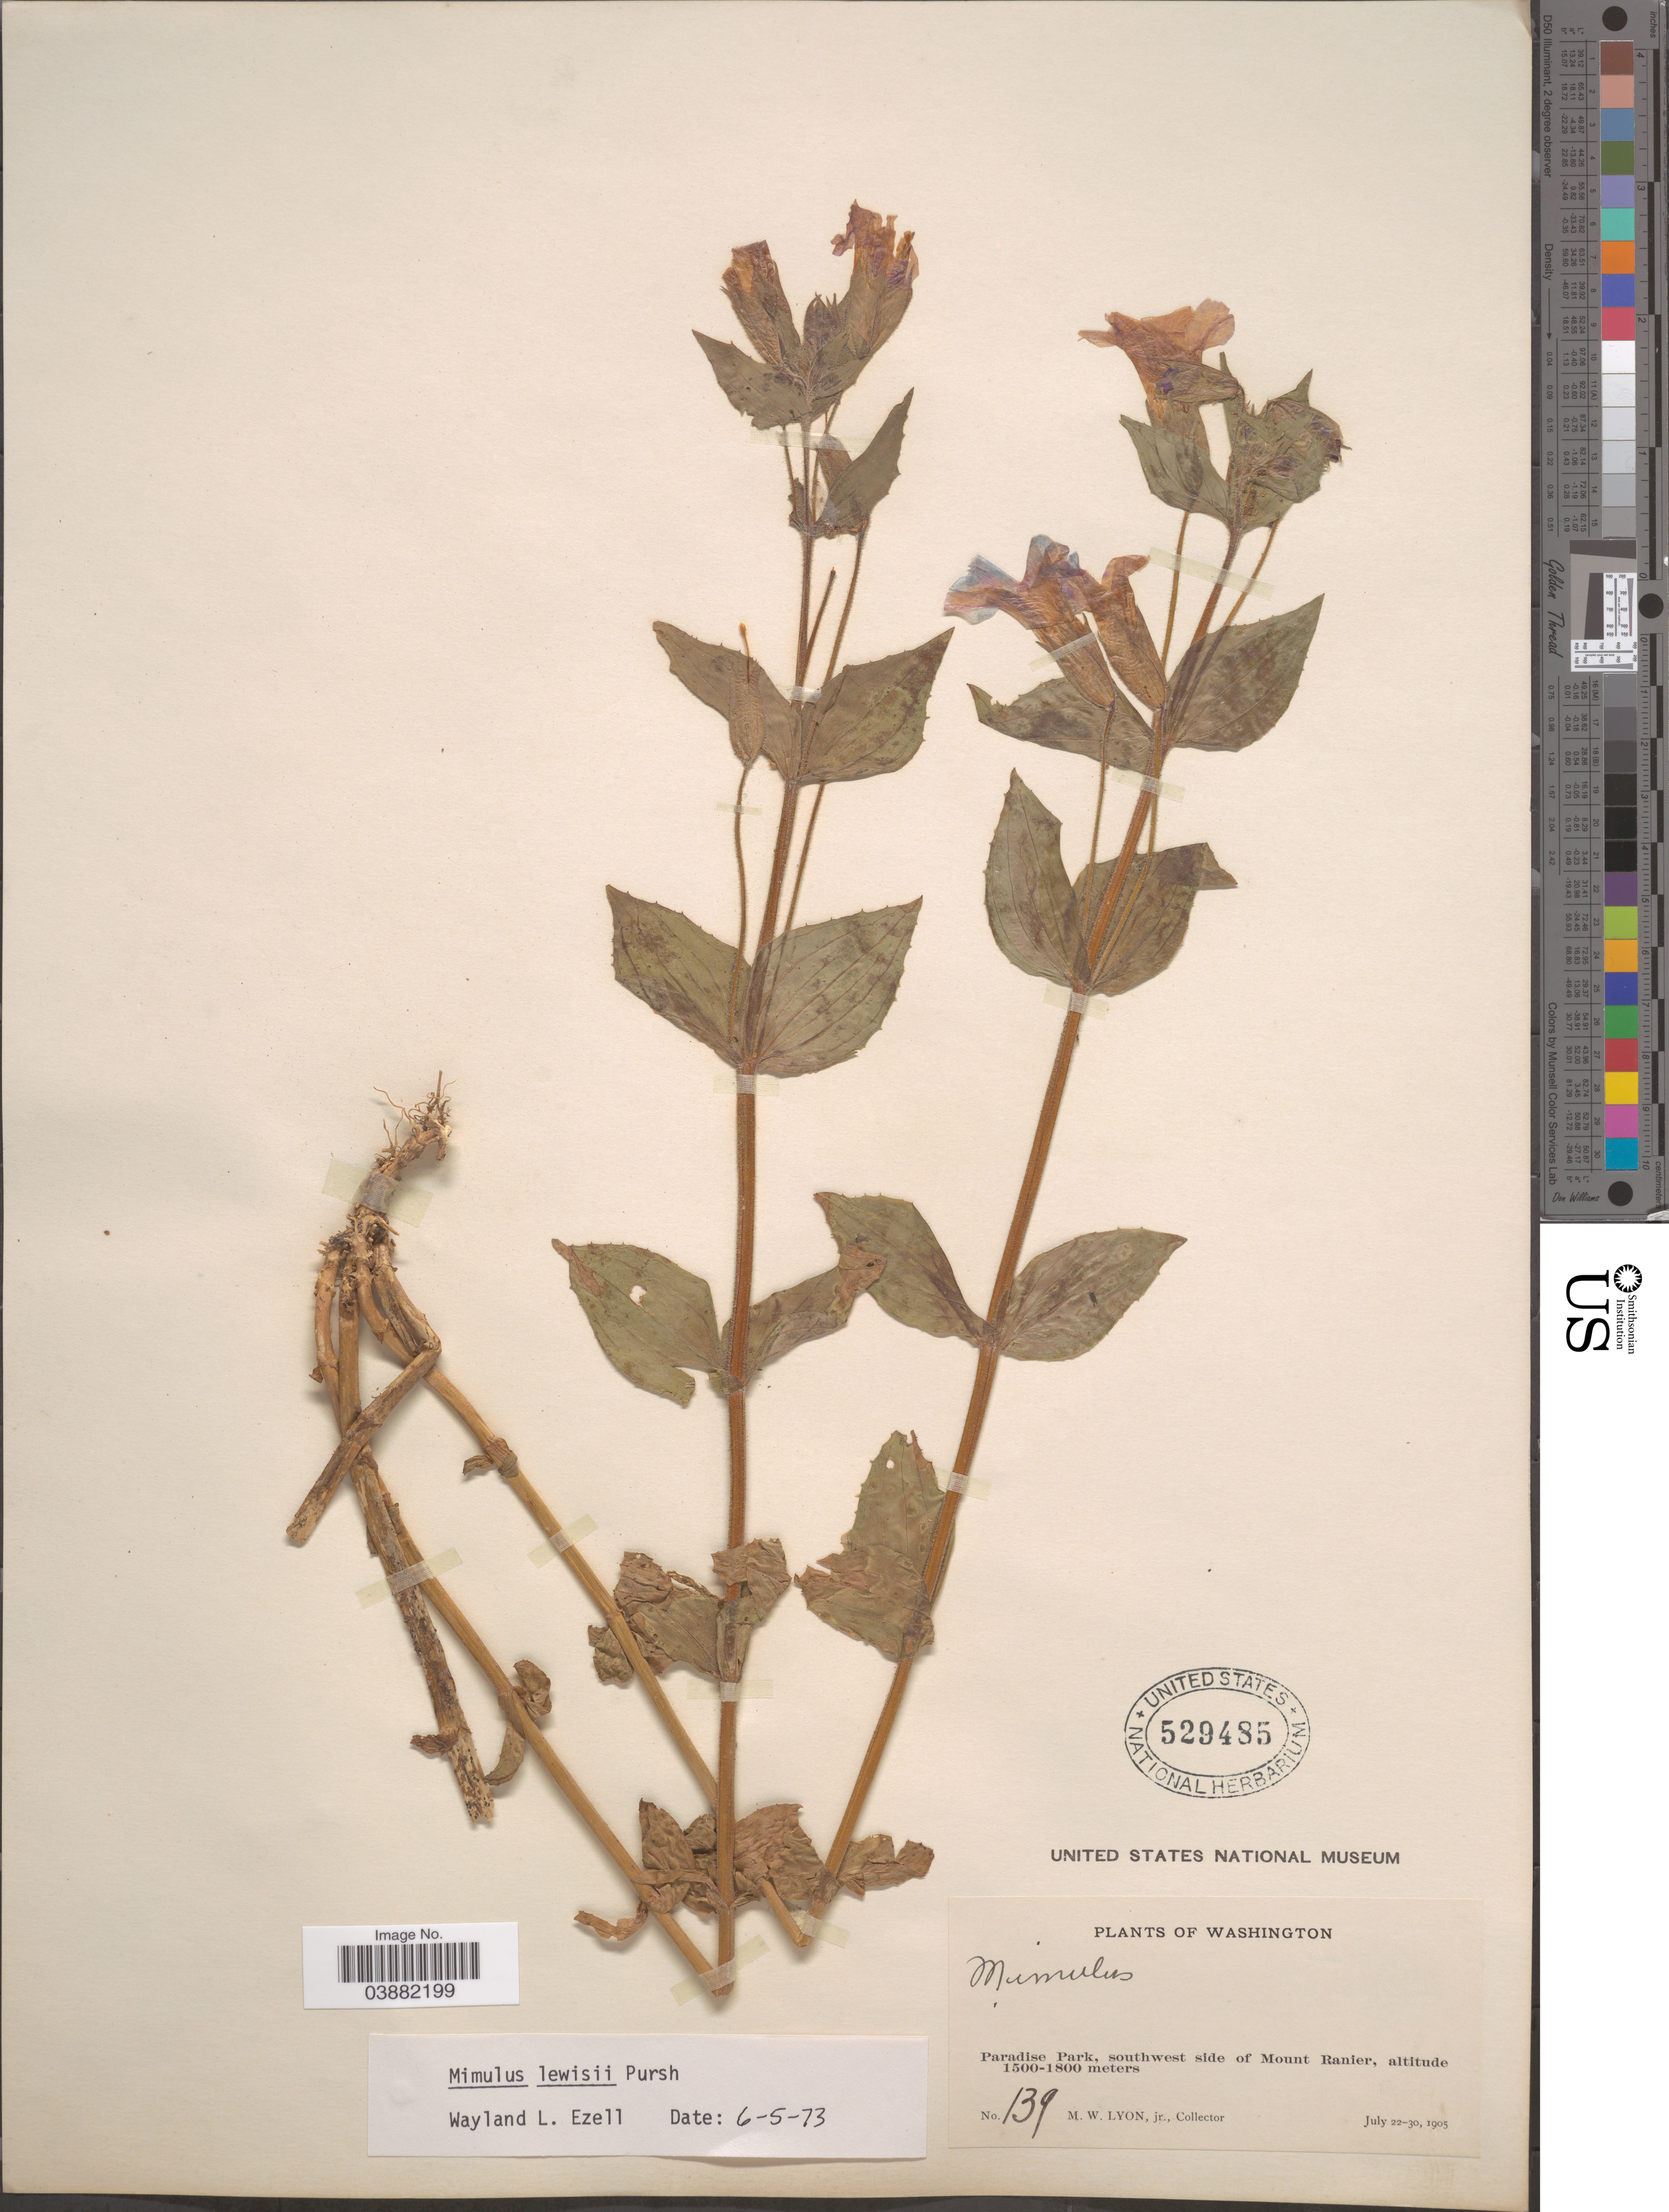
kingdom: Plantae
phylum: Tracheophyta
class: Magnoliopsida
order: Lamiales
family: Phrymaceae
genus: Mimulus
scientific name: Mimulus lewisii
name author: Pursh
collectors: M. Lyon Jr.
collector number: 139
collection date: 1905-07-22/1905-07-30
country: United States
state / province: Washington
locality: Paradise Park, southwest side of Mount Ranier.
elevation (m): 1500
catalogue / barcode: US 529485